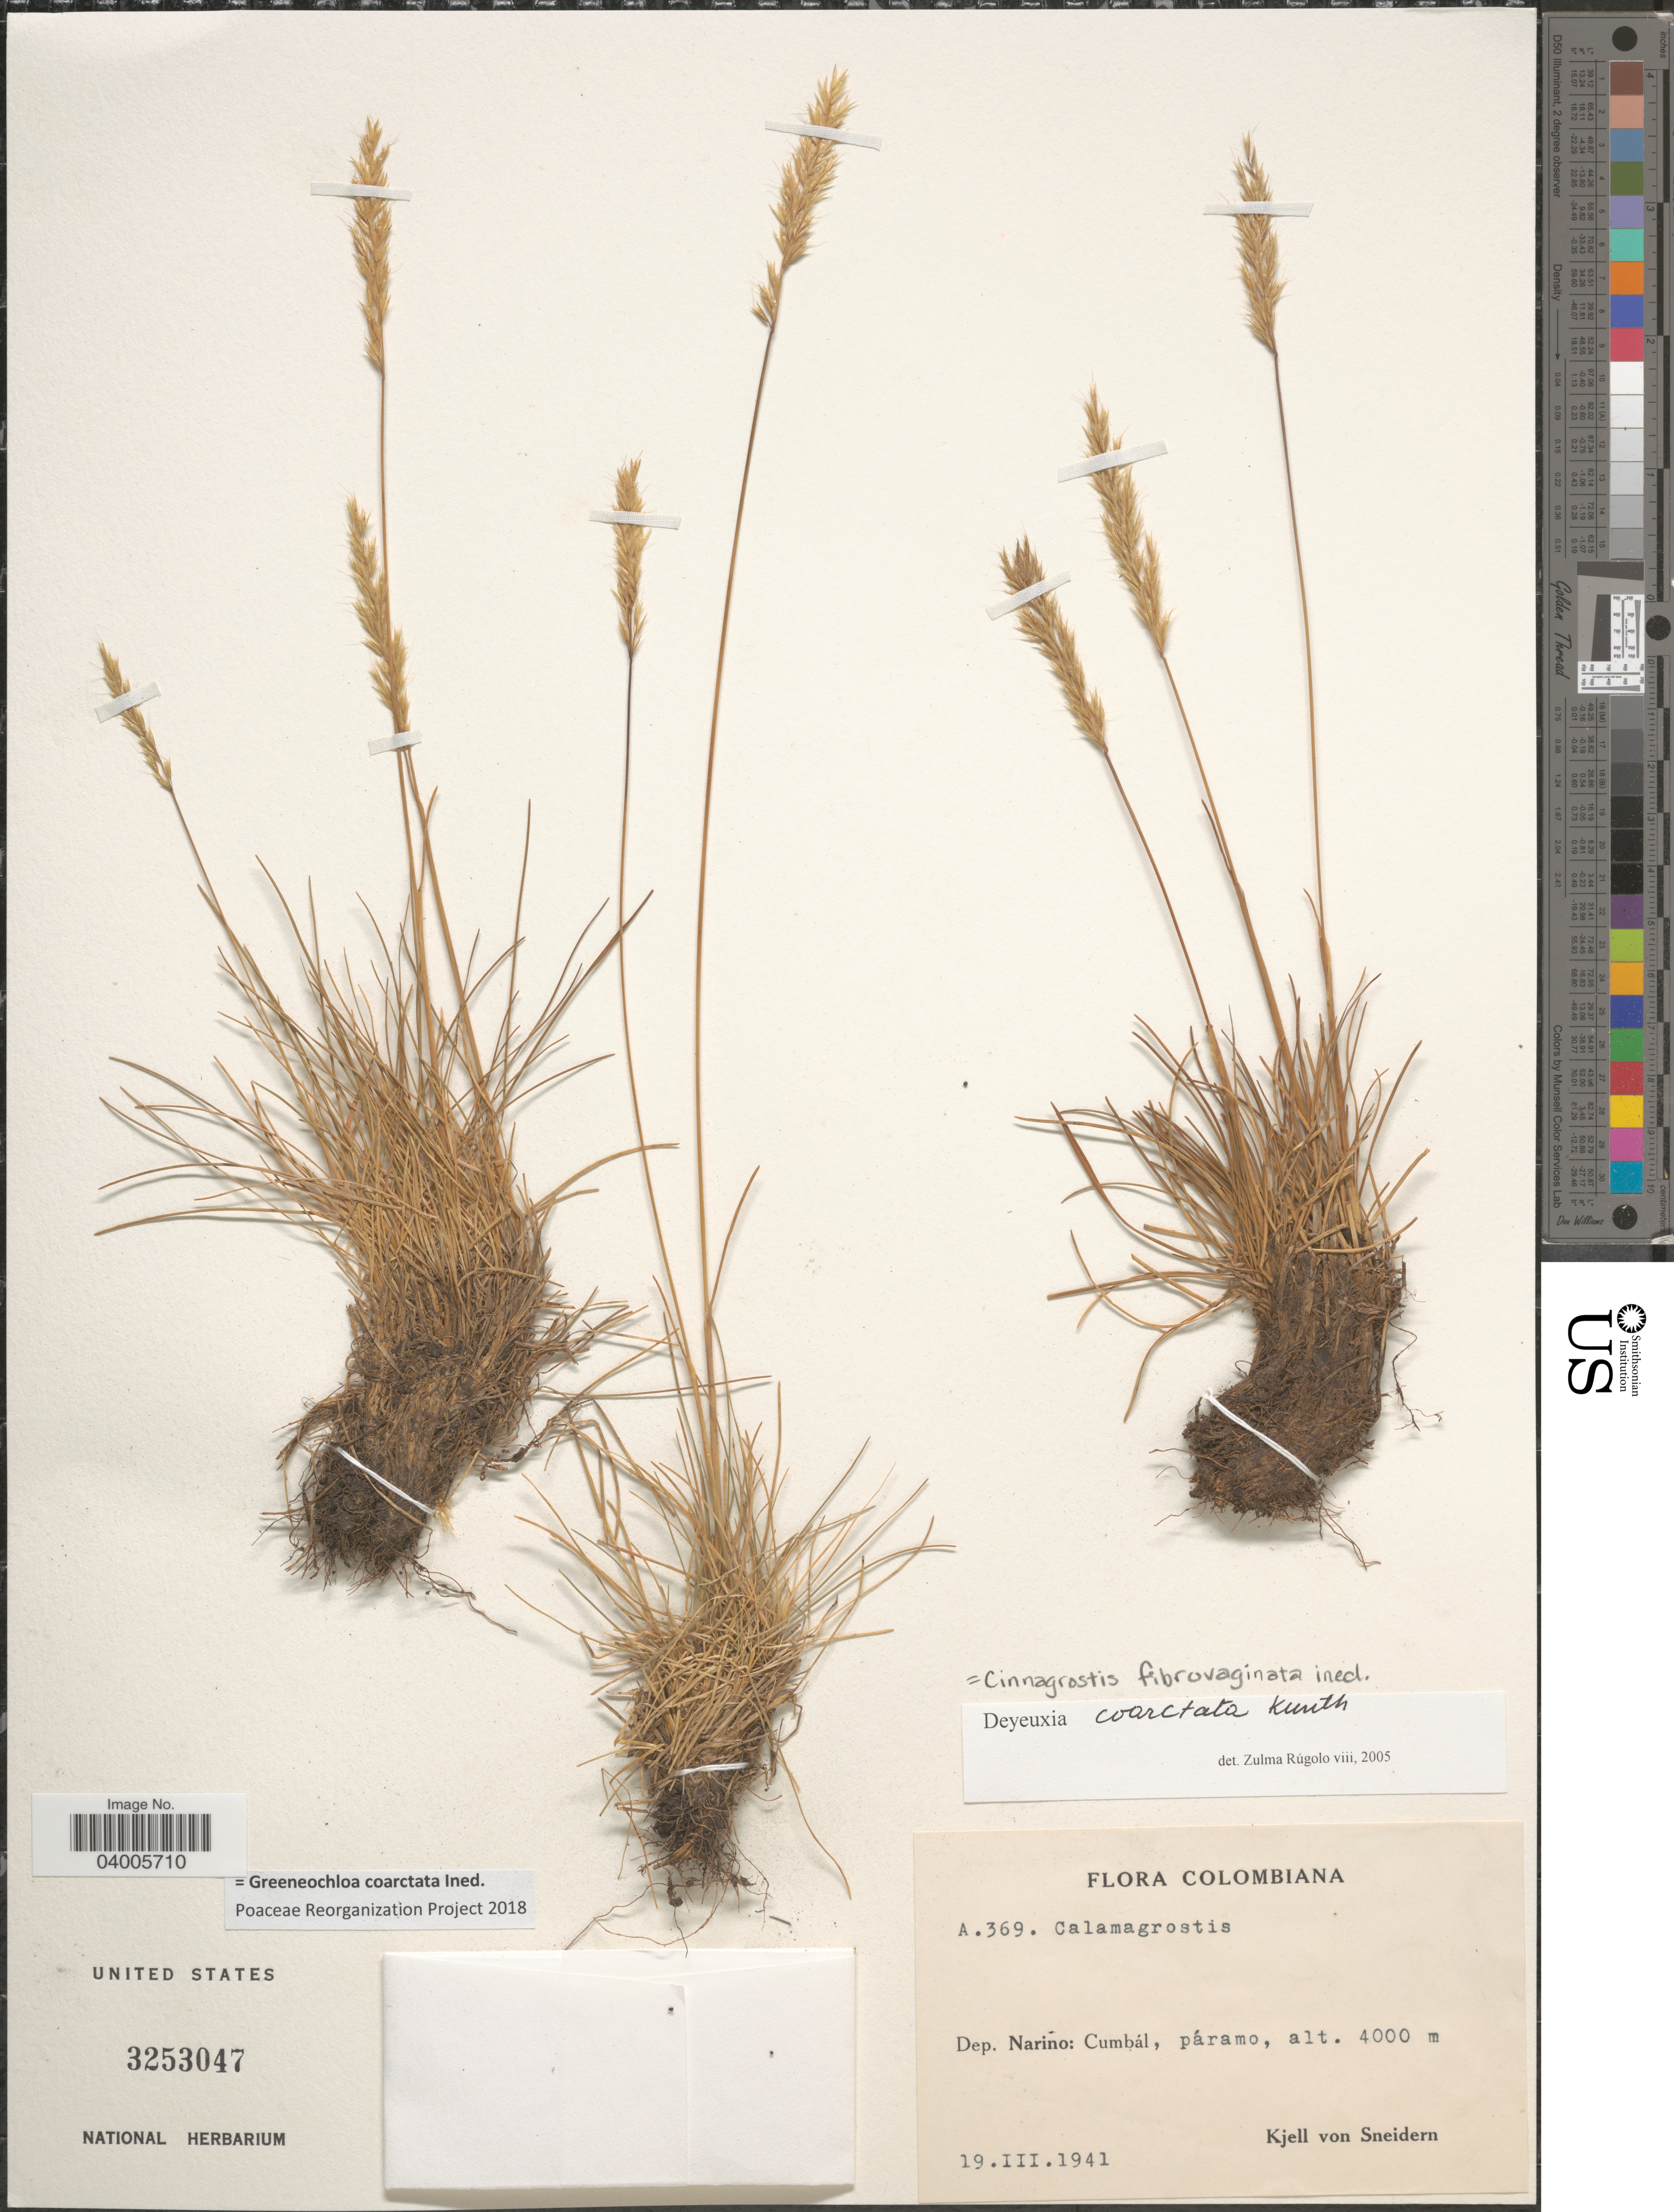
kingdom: Plantae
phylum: Tracheophyta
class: Liliopsida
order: Poales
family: Poaceae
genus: Cinnagrostis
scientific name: Cinnagrostis coarctata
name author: (Kunth) P.M. Peterson et al.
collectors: K. von Sneidern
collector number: A369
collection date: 1941-03-19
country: Colombia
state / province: Nariño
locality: Dep. Nariño: Cumbál, páramo.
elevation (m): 4000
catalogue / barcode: US 3253047